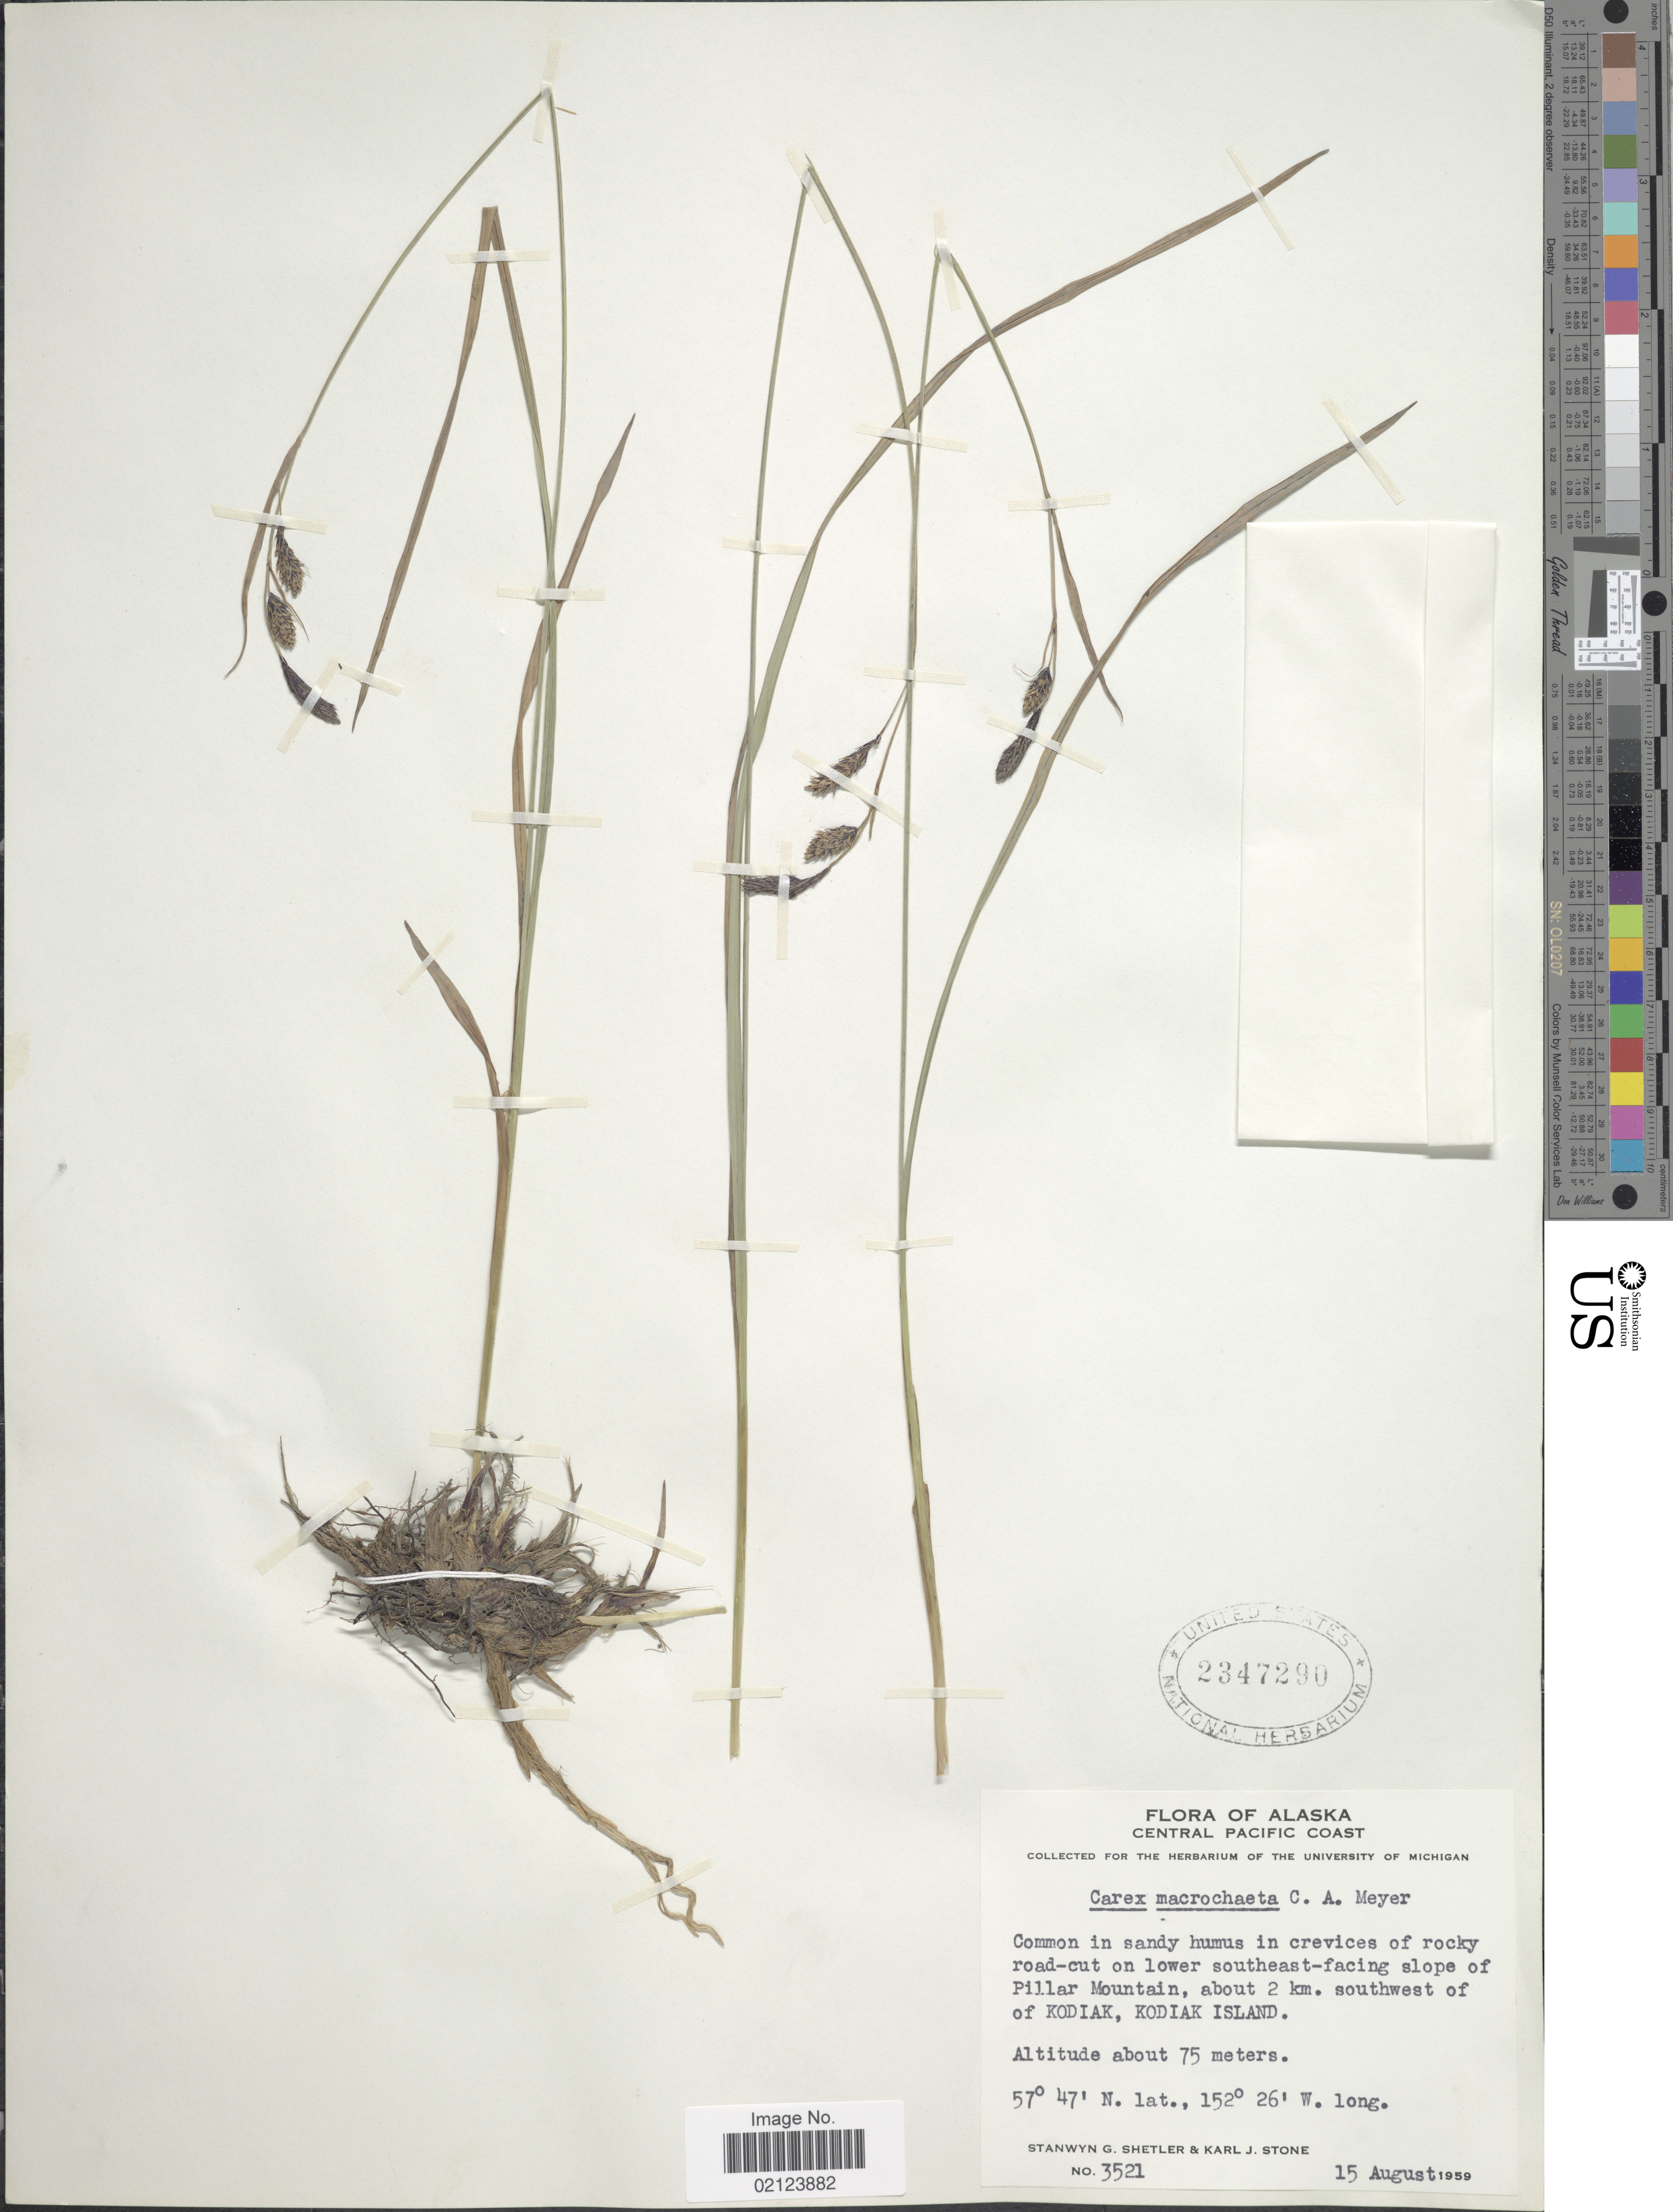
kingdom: Plantae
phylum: Tracheophyta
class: Liliopsida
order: Poales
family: Cyperaceae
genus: Carex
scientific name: Carex macrochaeta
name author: C.A. Mey.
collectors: S. Shetler & K. J. Stone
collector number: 3521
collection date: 1959-08-15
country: United States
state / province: Alaska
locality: Central Pacific Coast, on lower southeast-facing slope of Pillar Mountain, about 2 km. southwest of Kodiak, Kodiak Island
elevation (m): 75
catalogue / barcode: US 2347290